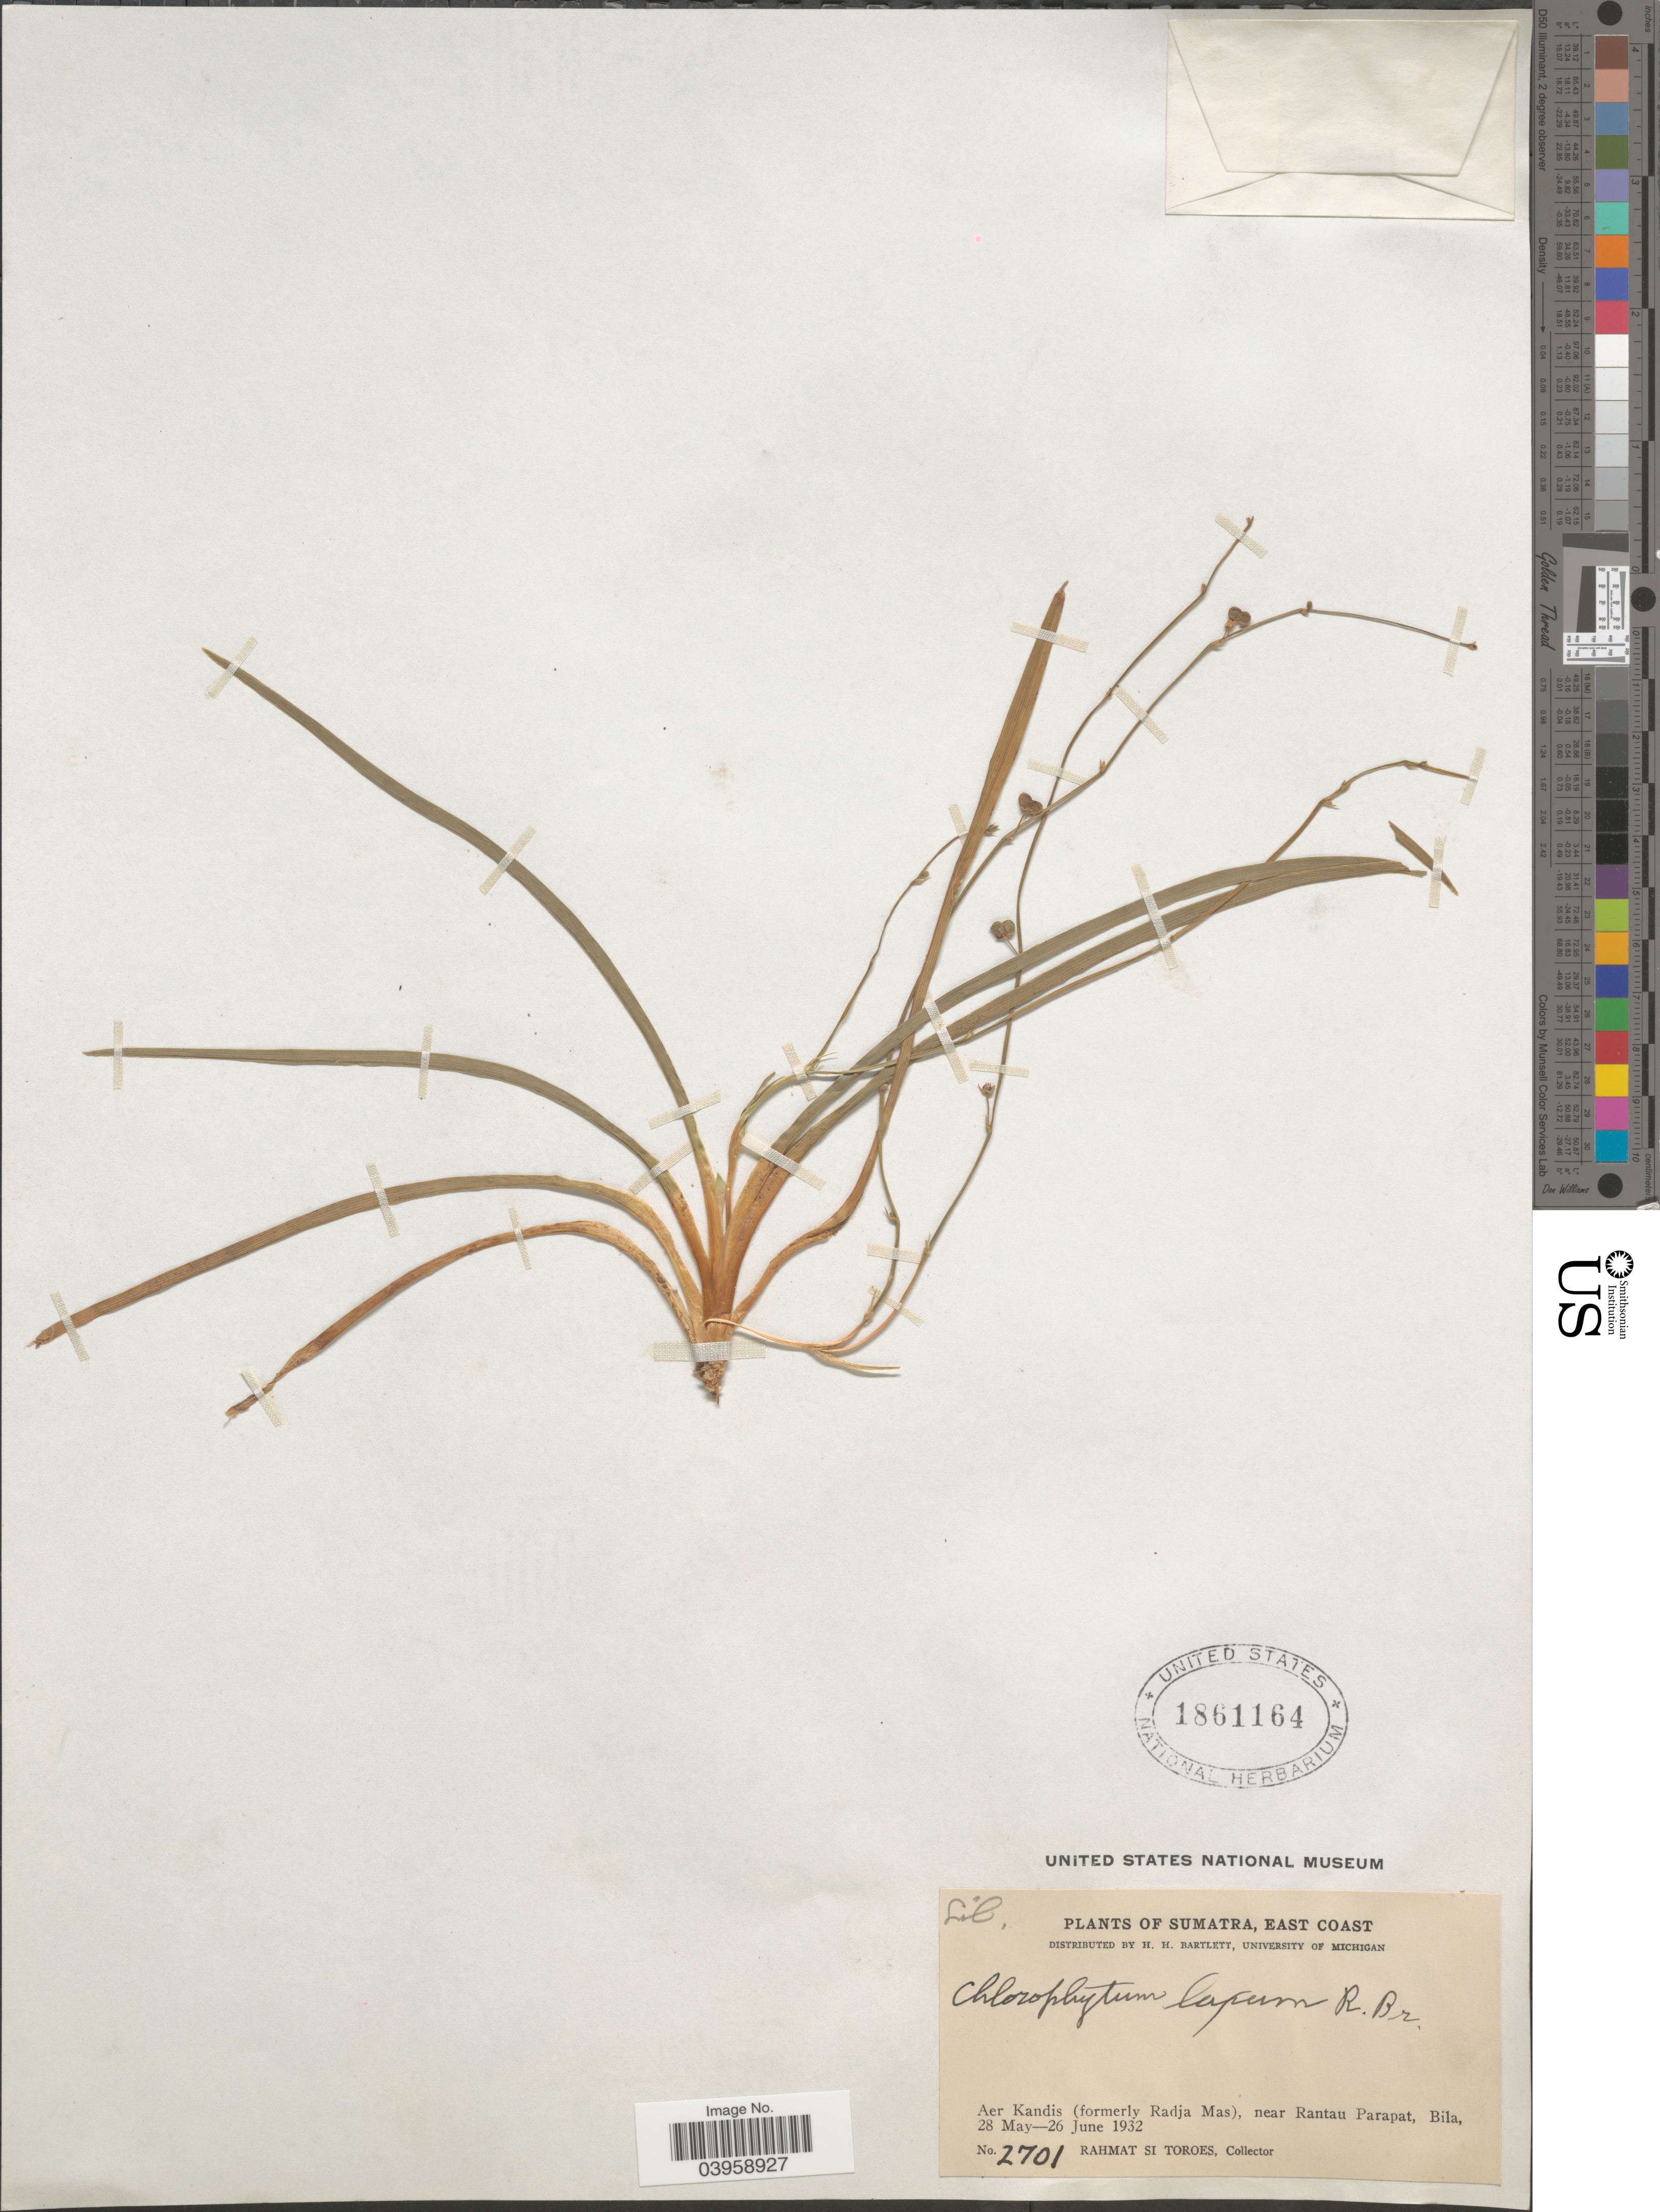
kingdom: Plantae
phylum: Tracheophyta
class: Liliopsida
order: Asparagales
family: Asparagaceae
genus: Chlorophytum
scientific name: Chlorophytum laxum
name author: R. Br.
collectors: Rahmat Si Boeea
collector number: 2701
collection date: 1932-05-28/1932-06-26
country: Indonesia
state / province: Sumatra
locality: East Coast. Aer Kandis (formerly Radja Mas), near Rantau Parapat, Bila.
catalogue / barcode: US 1861164